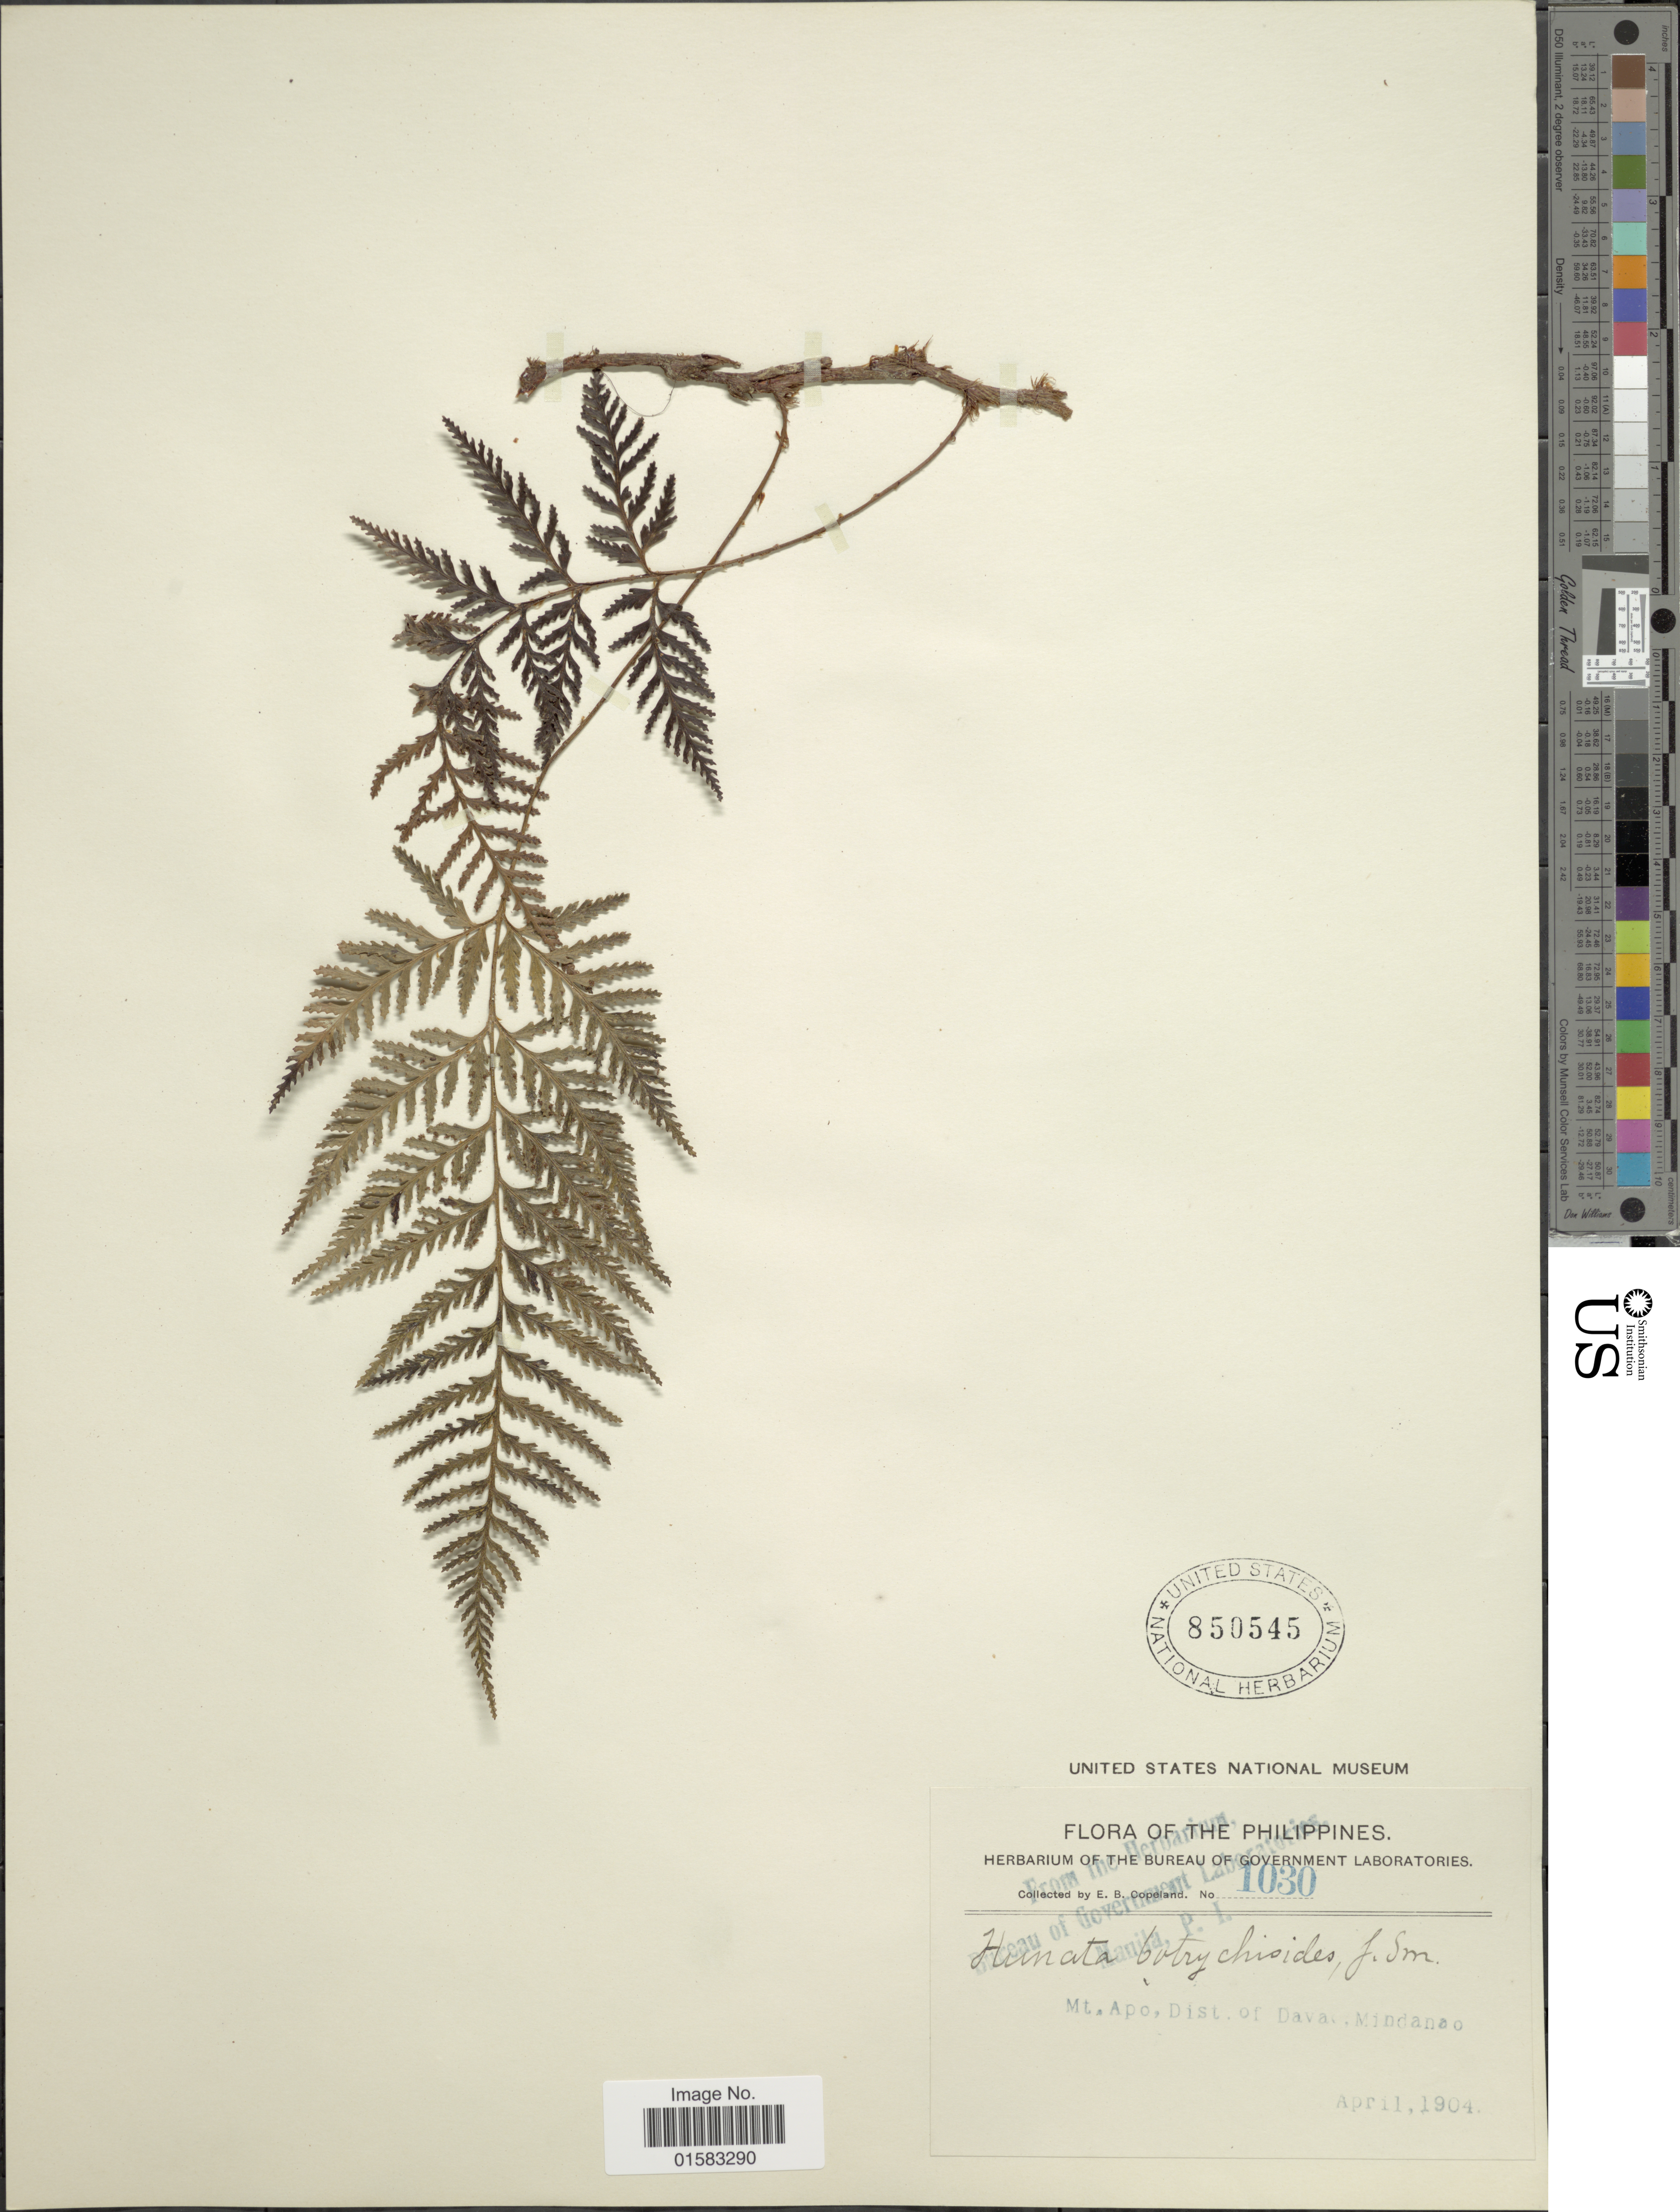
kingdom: Plantae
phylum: Tracheophyta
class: Polypodiopsida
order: Polypodiales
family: Davalliaceae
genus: Davallia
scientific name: Davallia repens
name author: (L. f.) Kuhn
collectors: E. B. Copeland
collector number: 1030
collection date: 1904-04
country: Philippines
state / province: Davao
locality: Mt. Apo, Mindanao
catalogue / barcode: US 850545